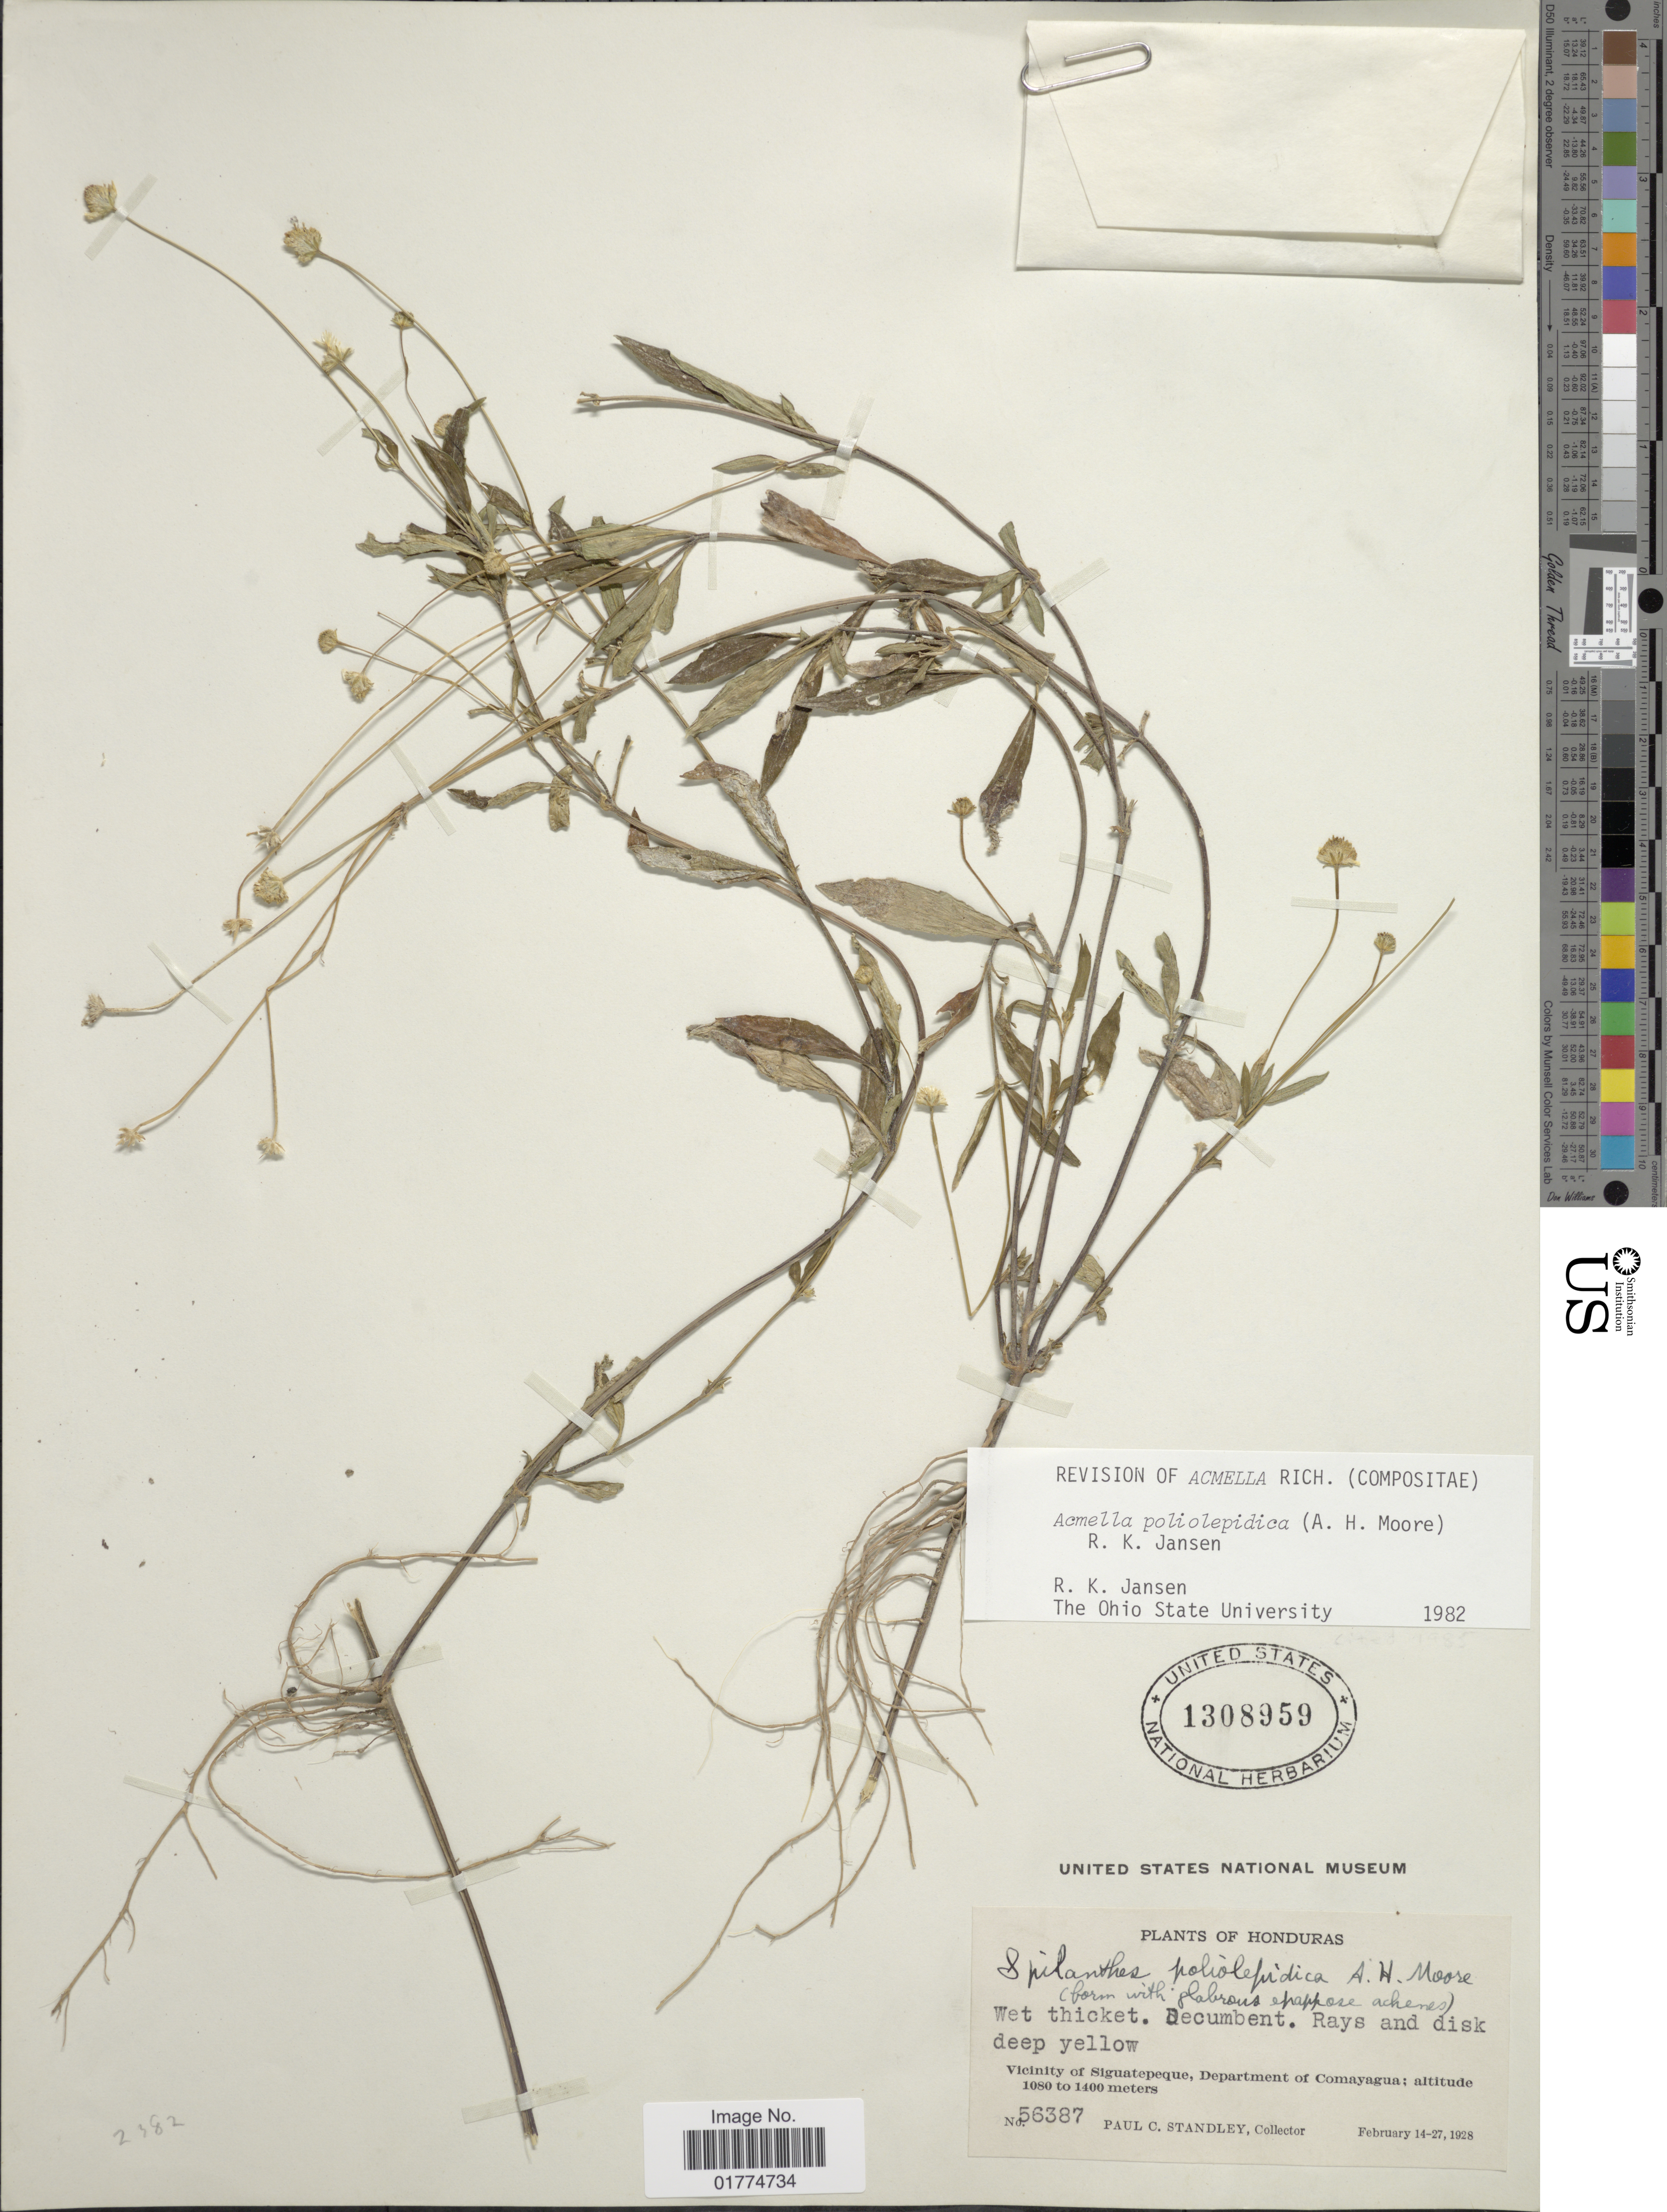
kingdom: Plantae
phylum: Tracheophyta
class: Magnoliopsida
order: Asterales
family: Asteraceae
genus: Acmella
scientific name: Acmella poliolepidica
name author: A.H. Moore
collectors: P. C. Standley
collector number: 56387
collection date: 1928-02-14/1928-02-27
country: Honduras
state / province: Comayagua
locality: Vicinity of Siguatepeque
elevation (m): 1080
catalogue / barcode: US 1308959